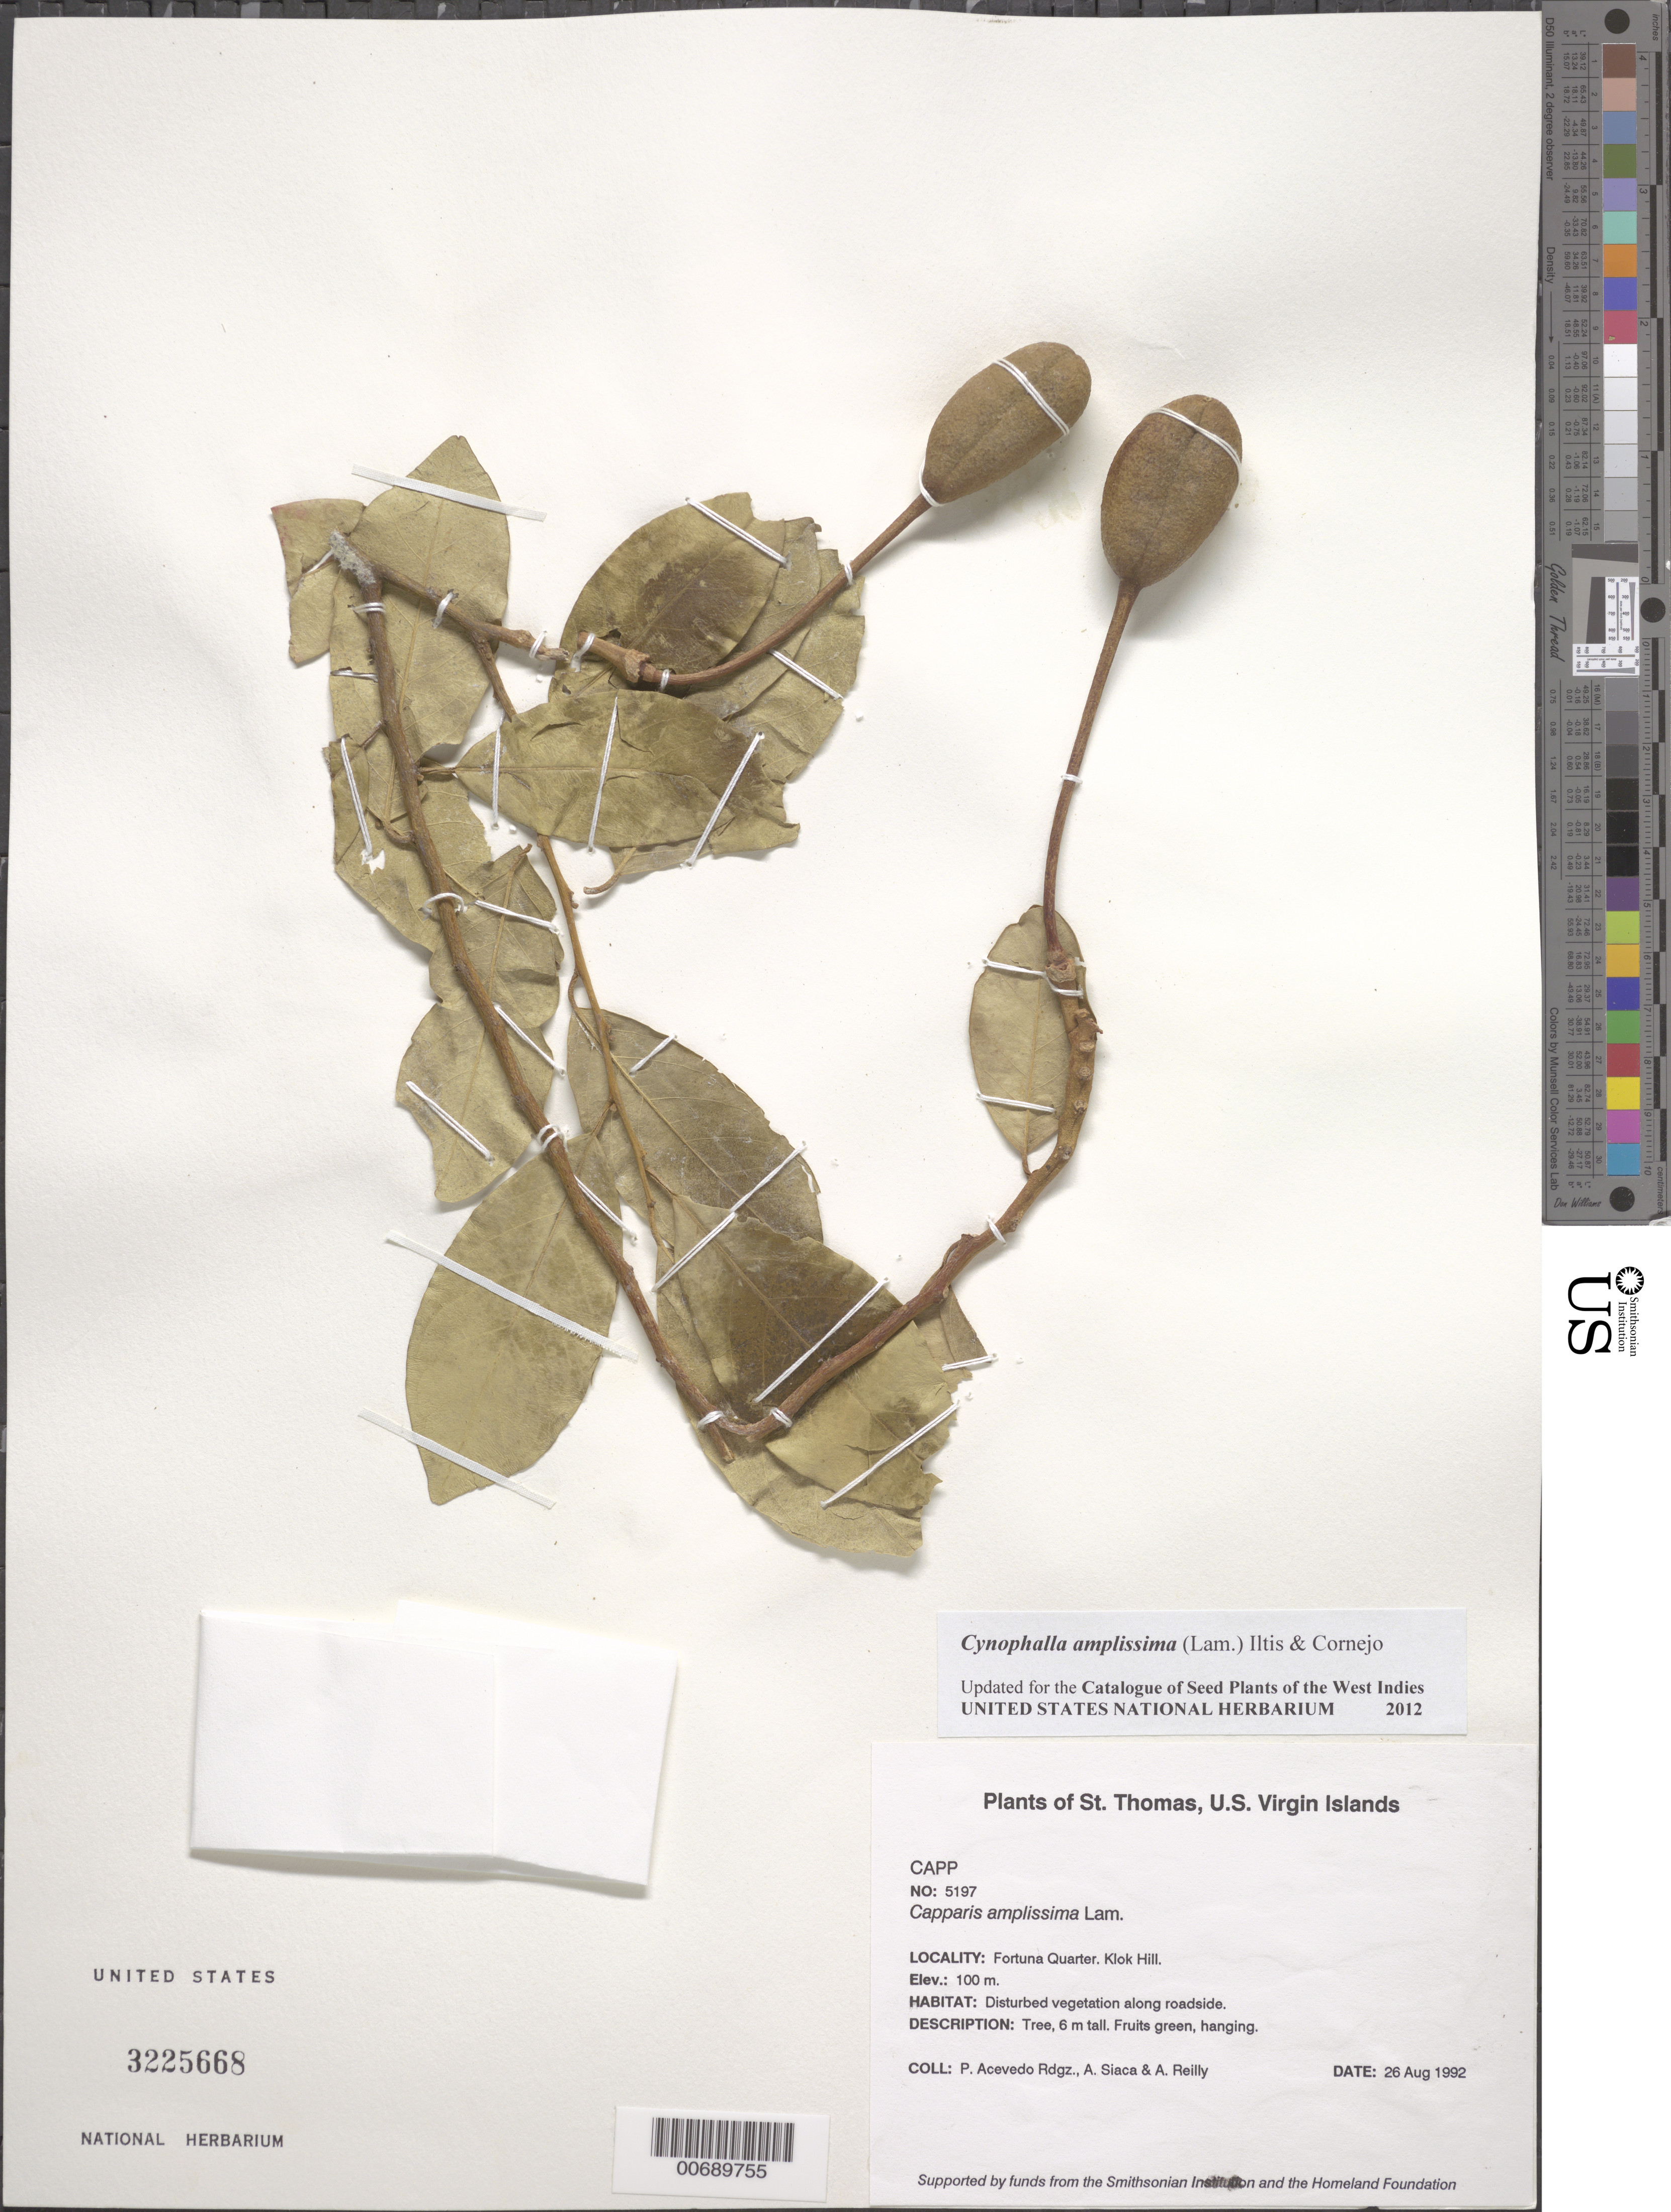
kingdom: Plantae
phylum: Tracheophyta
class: Magnoliopsida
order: Brassicales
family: Capparaceae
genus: Cynophalla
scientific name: Cynophalla amplissima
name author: (Lam.) Iltis & Cornejo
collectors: P. Acevedo-Rodr., A. Siaca & A. Reilly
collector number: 5197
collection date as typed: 26 Aug 1992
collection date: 1992-08-26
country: U.S. Virgin Islands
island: St. Thomas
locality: Fortuna Quarter. Klok Hill.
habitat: Disturbed vegetation along roadside.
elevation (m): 100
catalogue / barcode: US 3225668